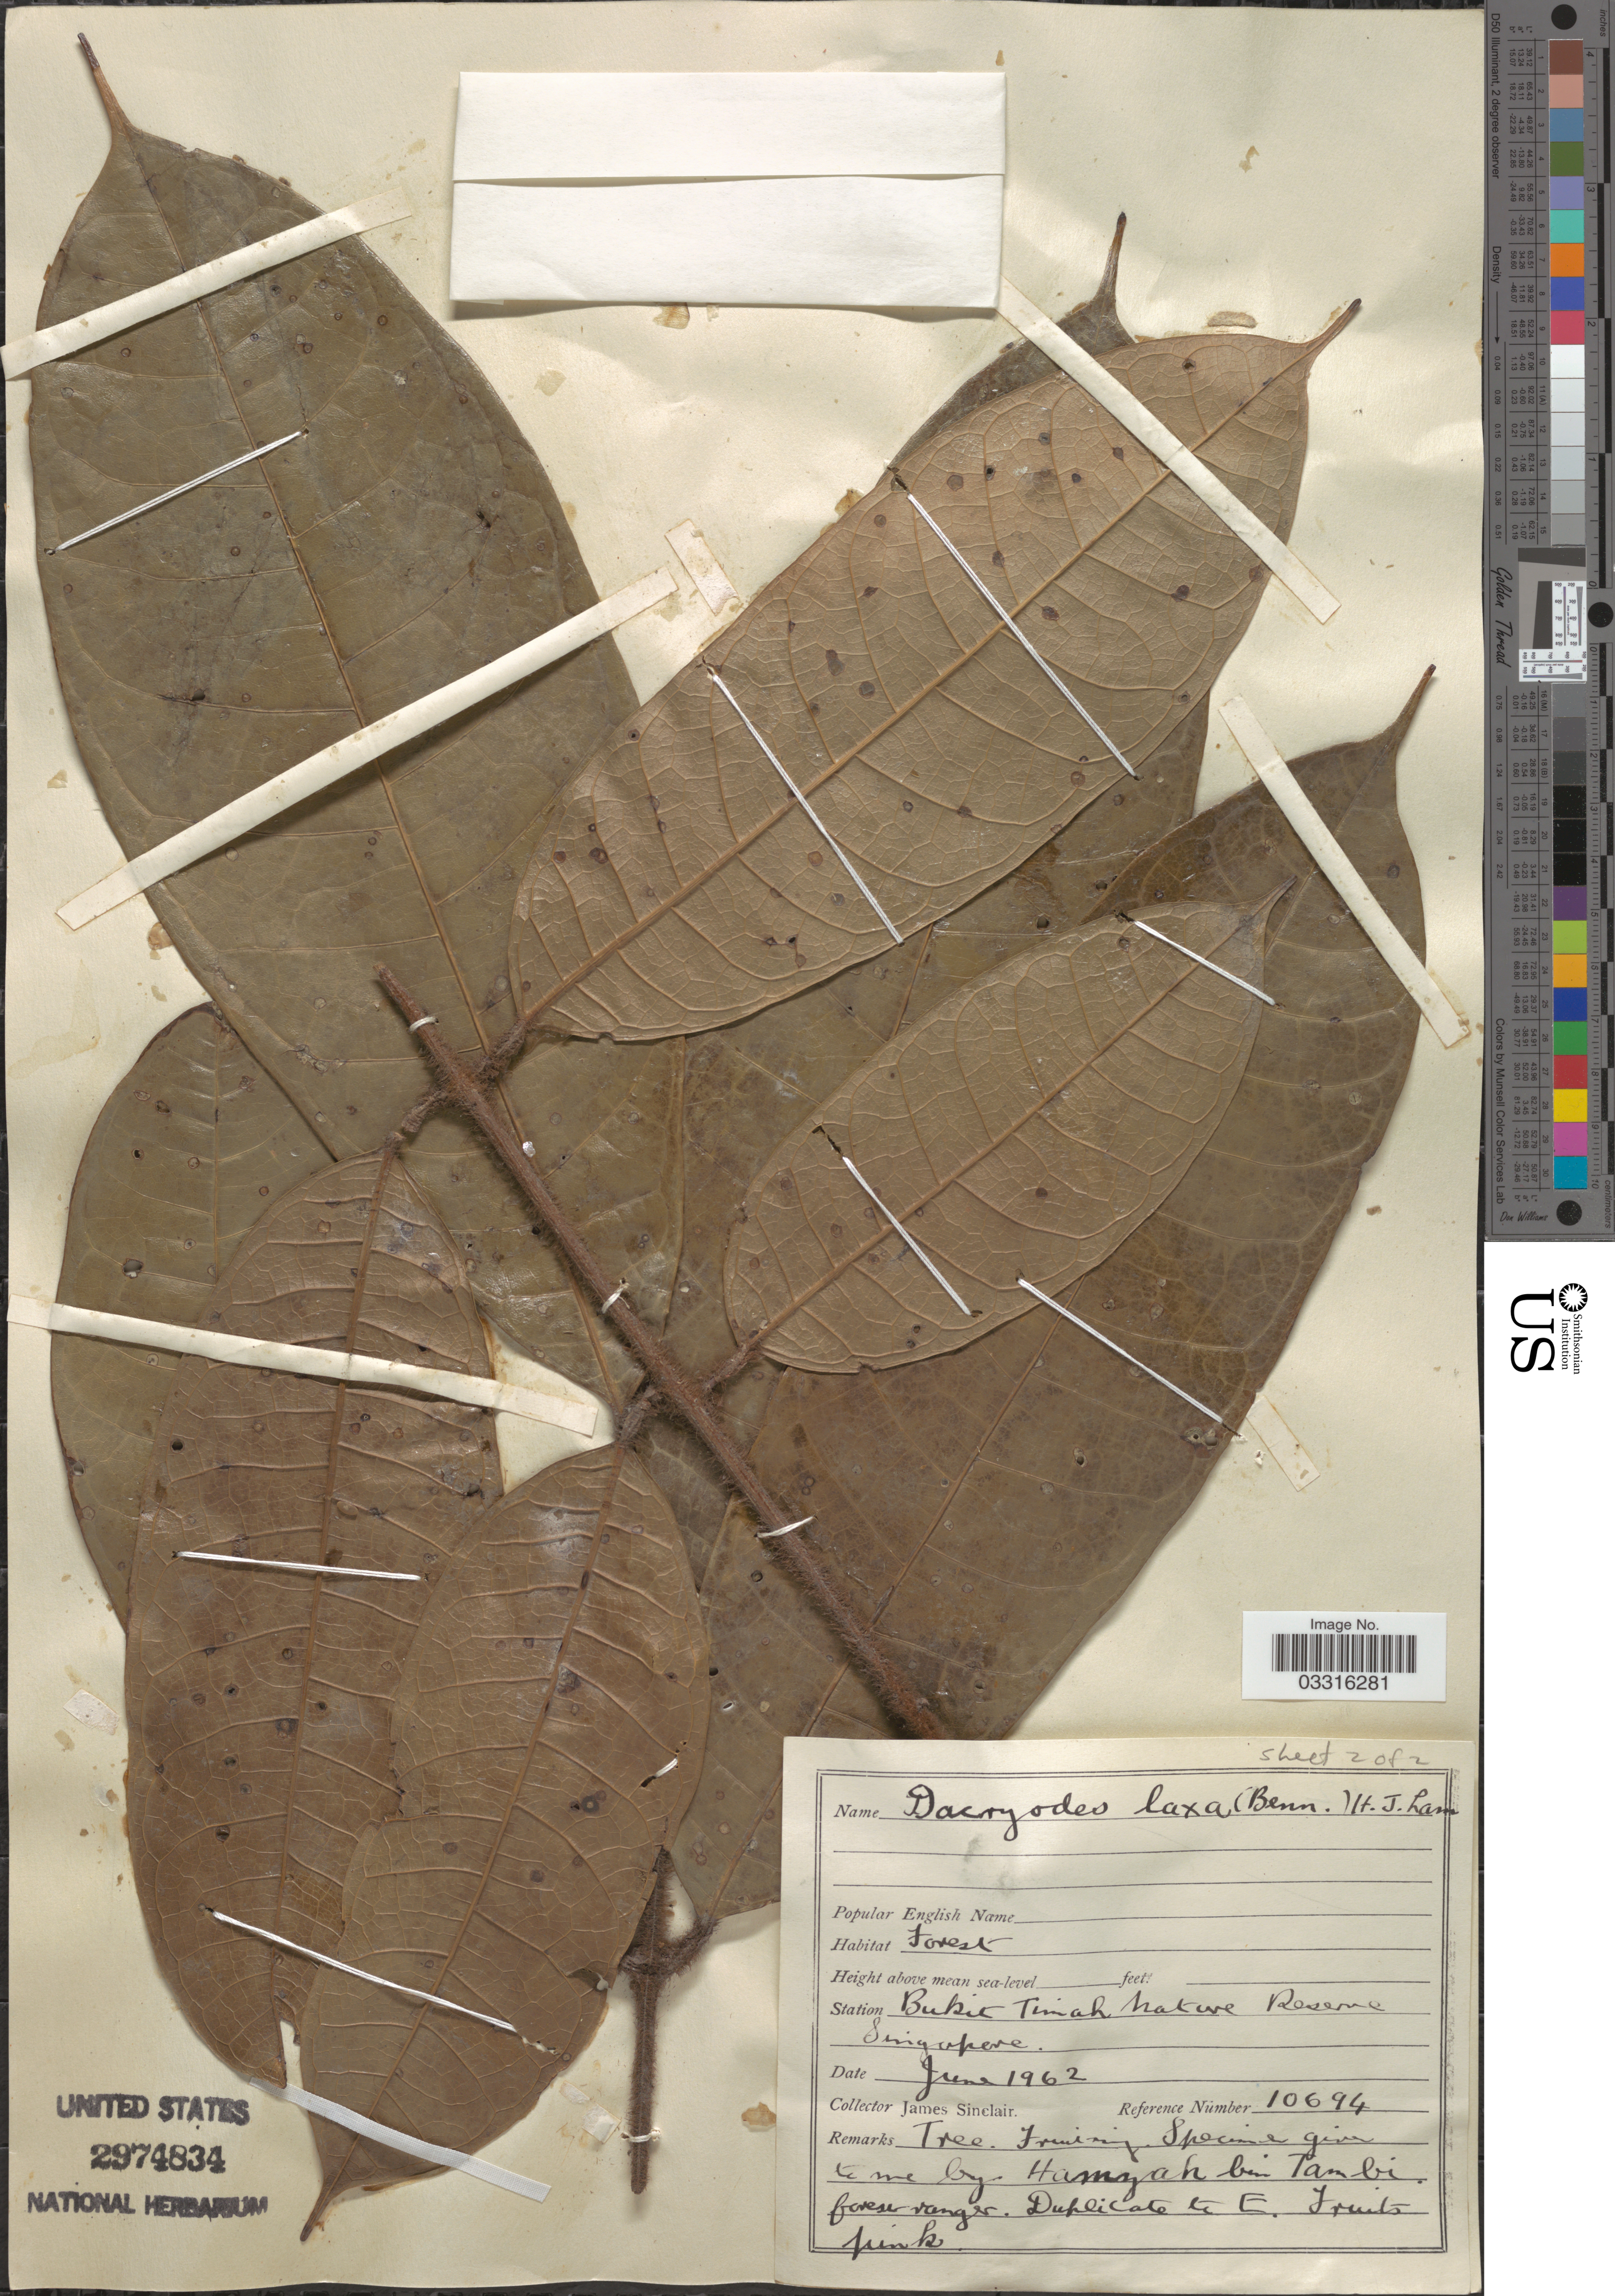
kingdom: Plantae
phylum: Tracheophyta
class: Magnoliopsida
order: Sapindales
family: Burseraceae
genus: Dacryodes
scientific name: Dacryodes laxa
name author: (A.W. Benn.) H.J. Lam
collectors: J. Sinclair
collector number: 10694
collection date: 1962-06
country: Singapore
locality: Station Bukit-Timah Nature Reserve.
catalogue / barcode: US 2974834